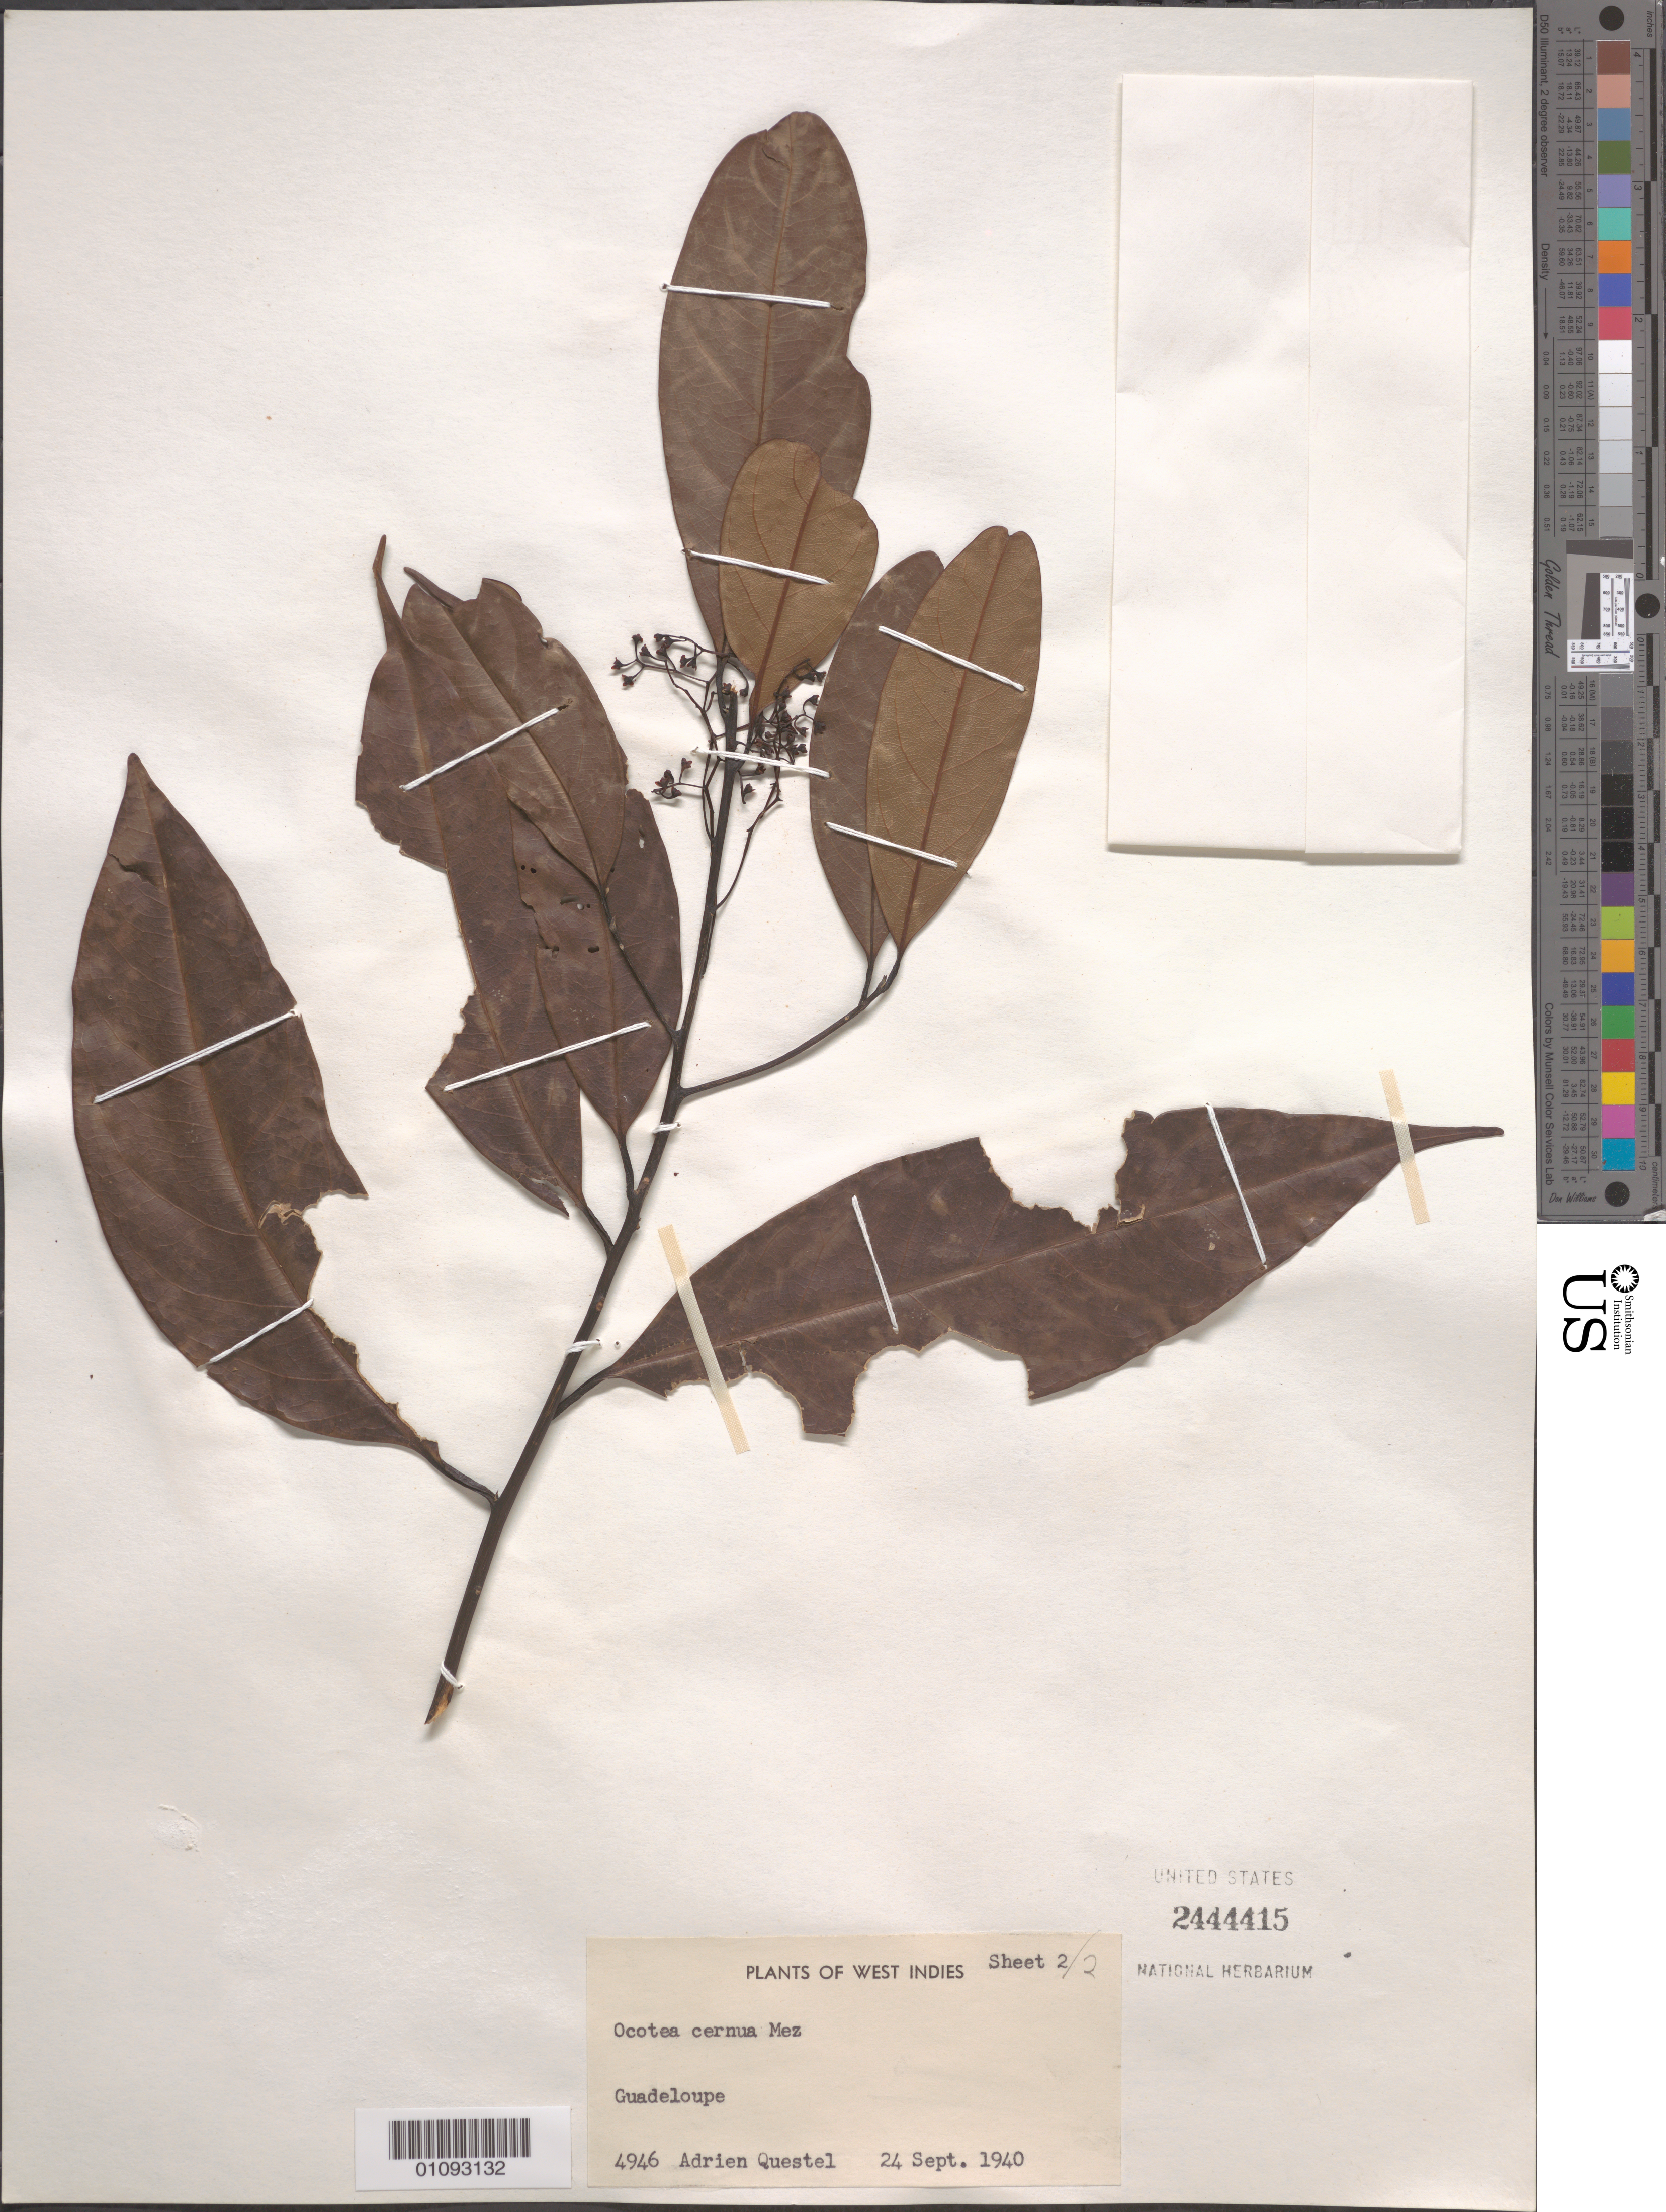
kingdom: Plantae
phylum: Tracheophyta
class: Magnoliopsida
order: Laurales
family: Lauraceae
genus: Ocotea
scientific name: Ocotea cernua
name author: (Nees) Mez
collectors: A. Questel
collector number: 4946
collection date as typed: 24 Sep 1940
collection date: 1940-09-24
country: Guadeloupe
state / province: St. Claude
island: Basse Terre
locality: Bouillante.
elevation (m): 200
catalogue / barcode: US 2444415